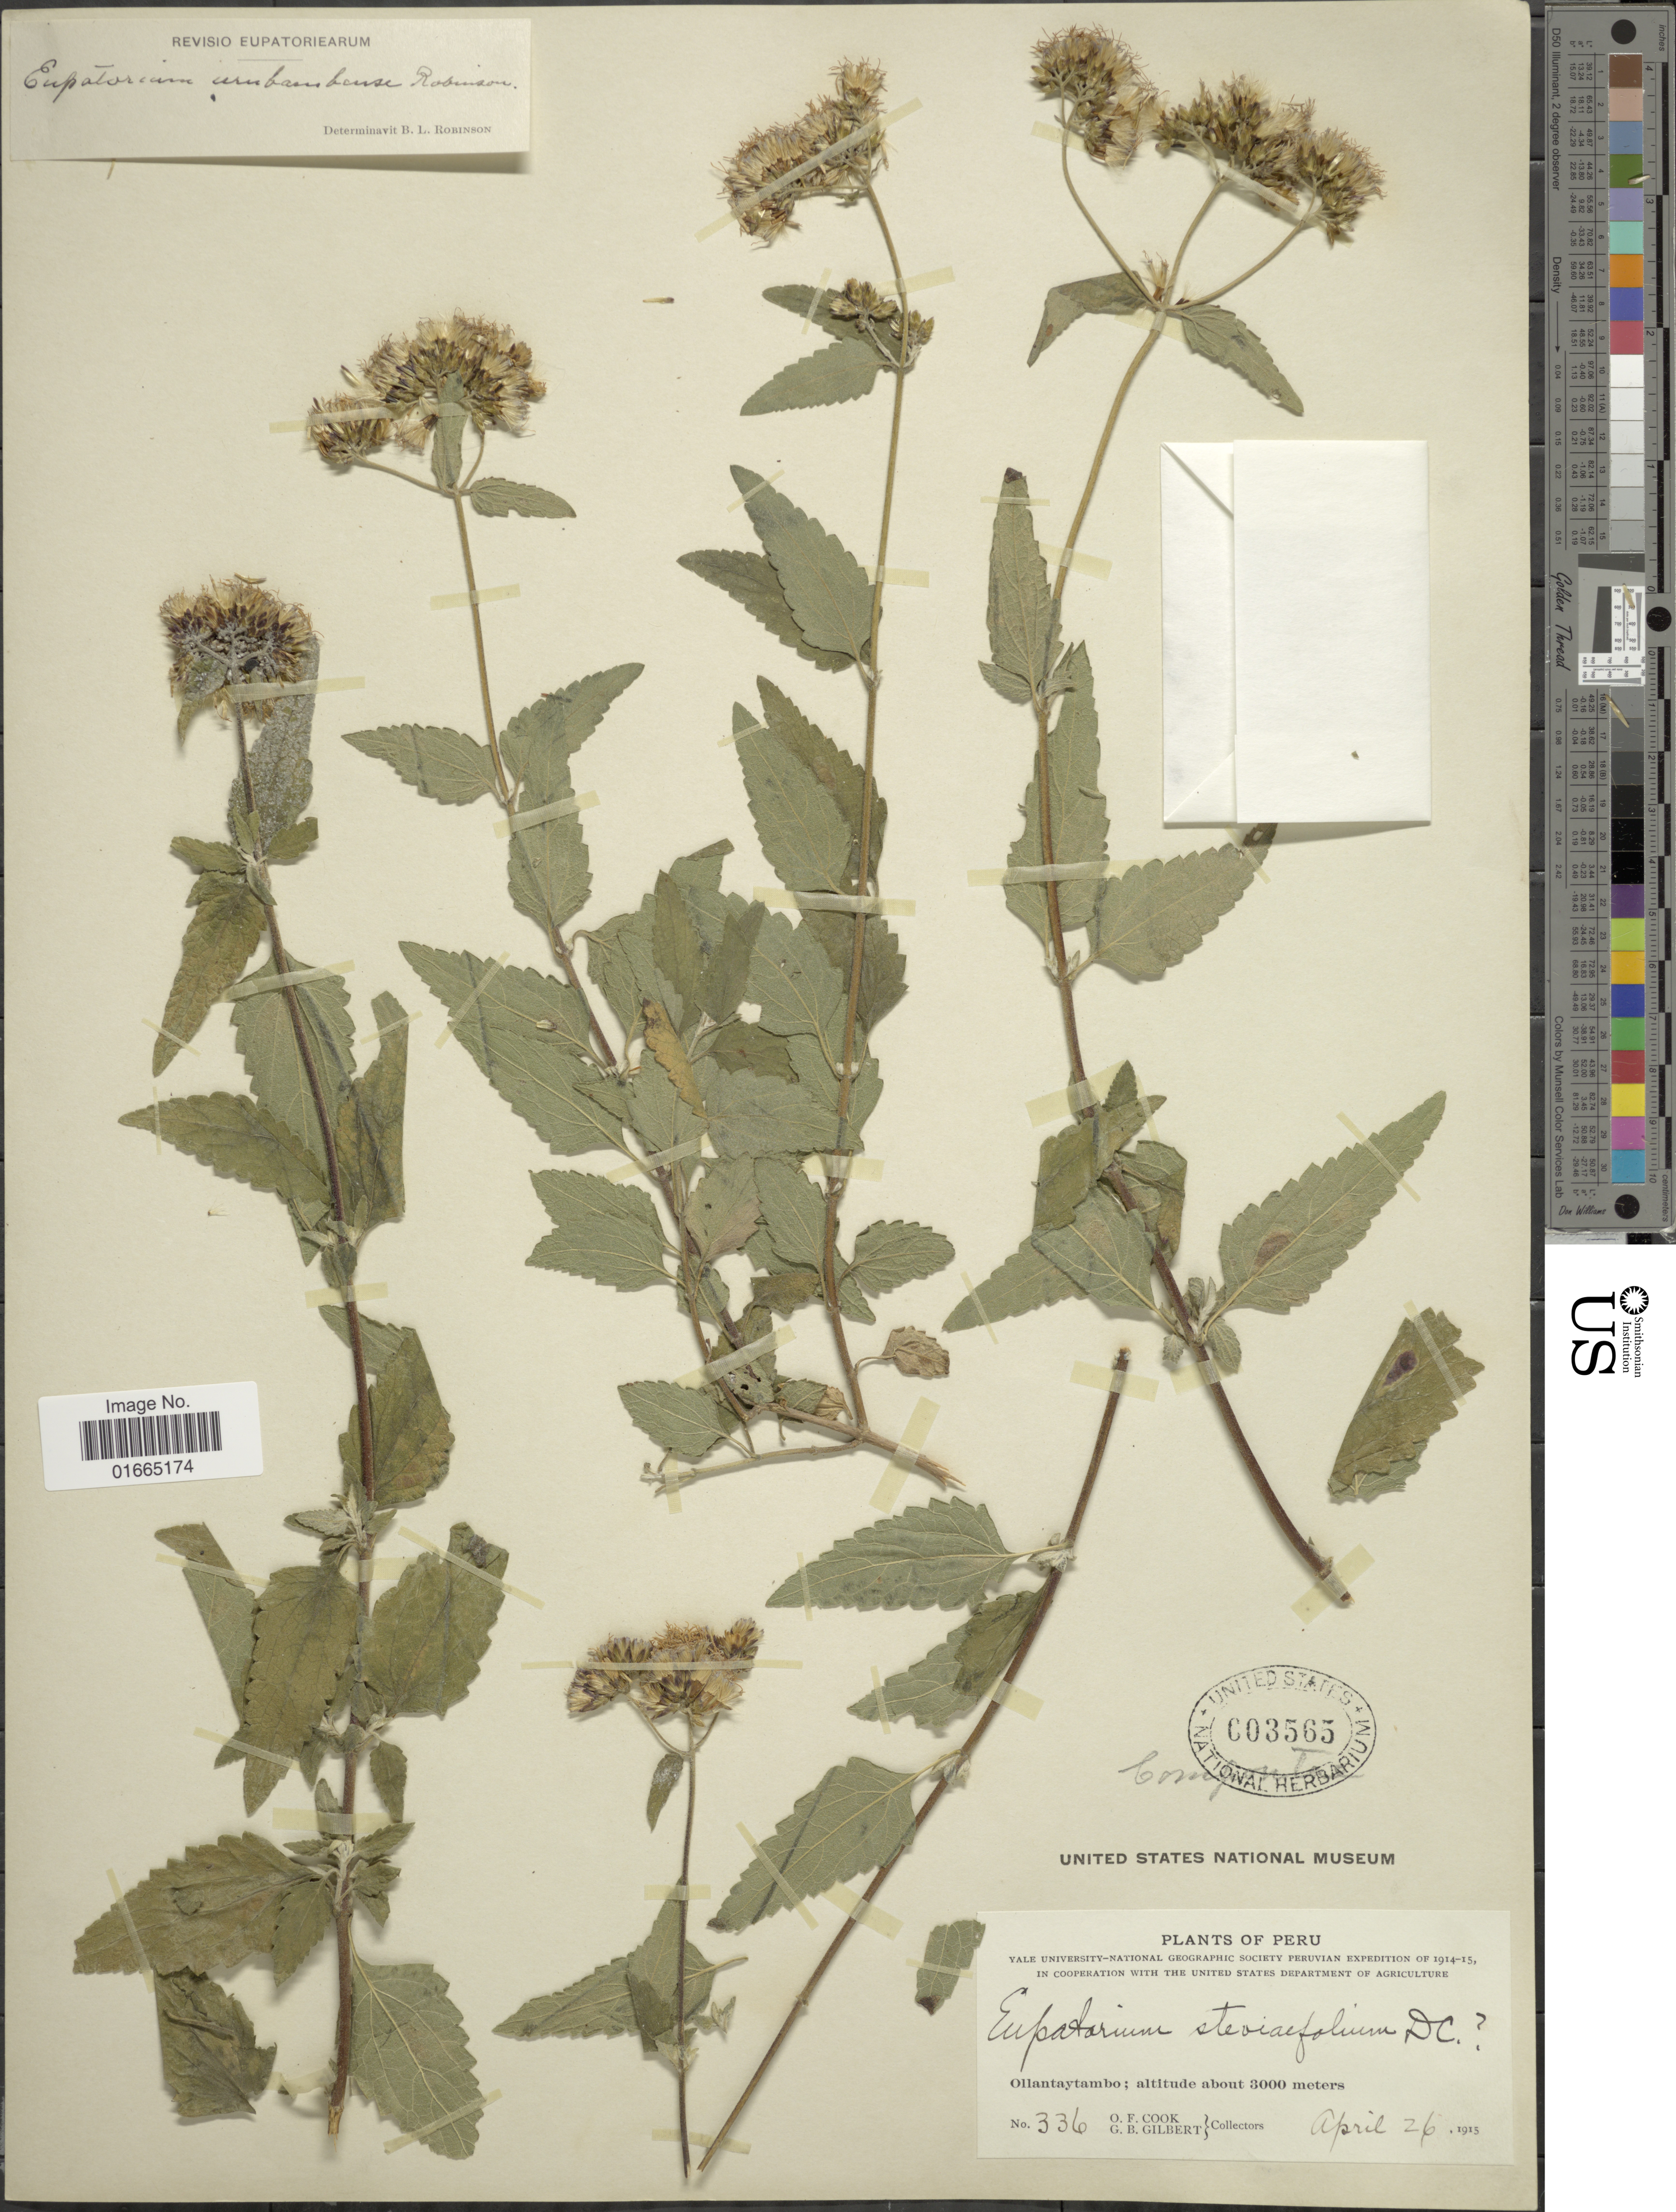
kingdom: Plantae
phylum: Tracheophyta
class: Magnoliopsida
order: Asterales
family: Asteraceae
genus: Cronquistianthus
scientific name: Cronquistianthus urubambensis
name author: (B.L. Rob.) R.M. King & H. Rob.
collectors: O. F. Cook & G. B. Gilbert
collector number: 336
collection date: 1915-04-26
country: Peru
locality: Ollantaytambo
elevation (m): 3000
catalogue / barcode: US 603565